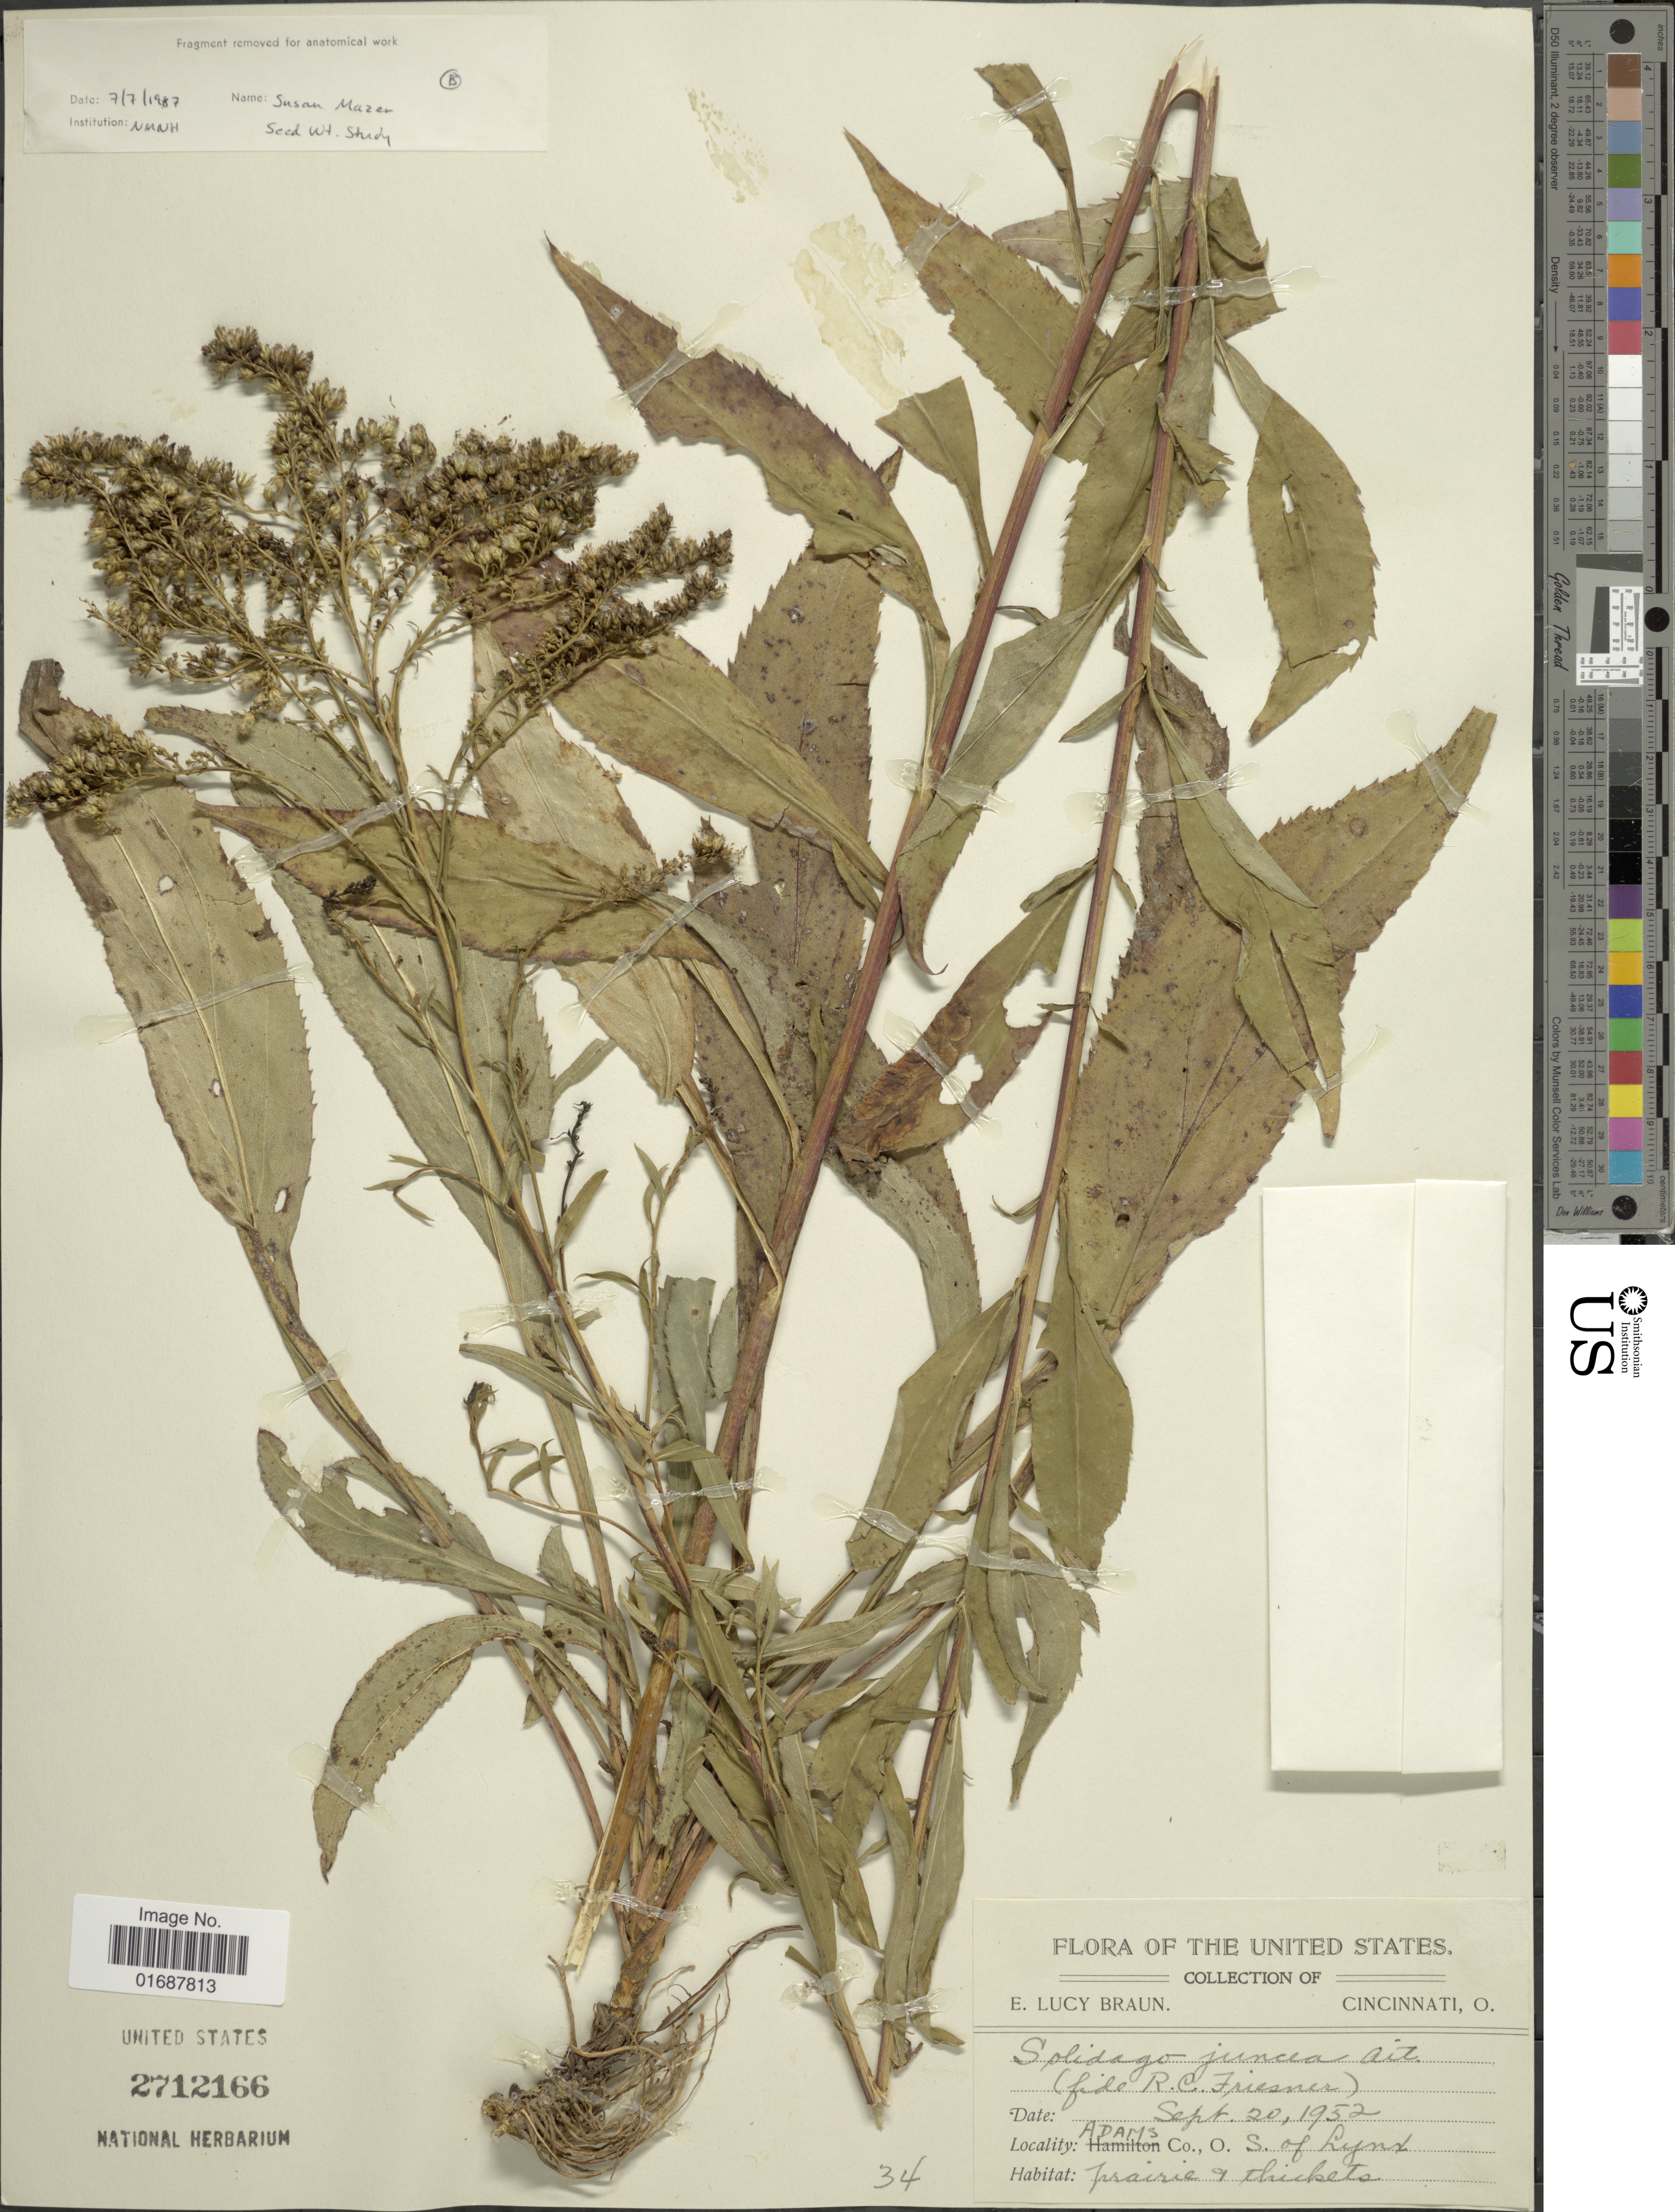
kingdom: Plantae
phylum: Tracheophyta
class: Magnoliopsida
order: Asterales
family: Asteraceae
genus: Solidago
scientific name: Solidago juncea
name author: Aiton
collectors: E. L. Braun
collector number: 34?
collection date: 1952-09-20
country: United States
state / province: Ohio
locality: Adams Co. S. of Lynx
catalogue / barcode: US 2712166